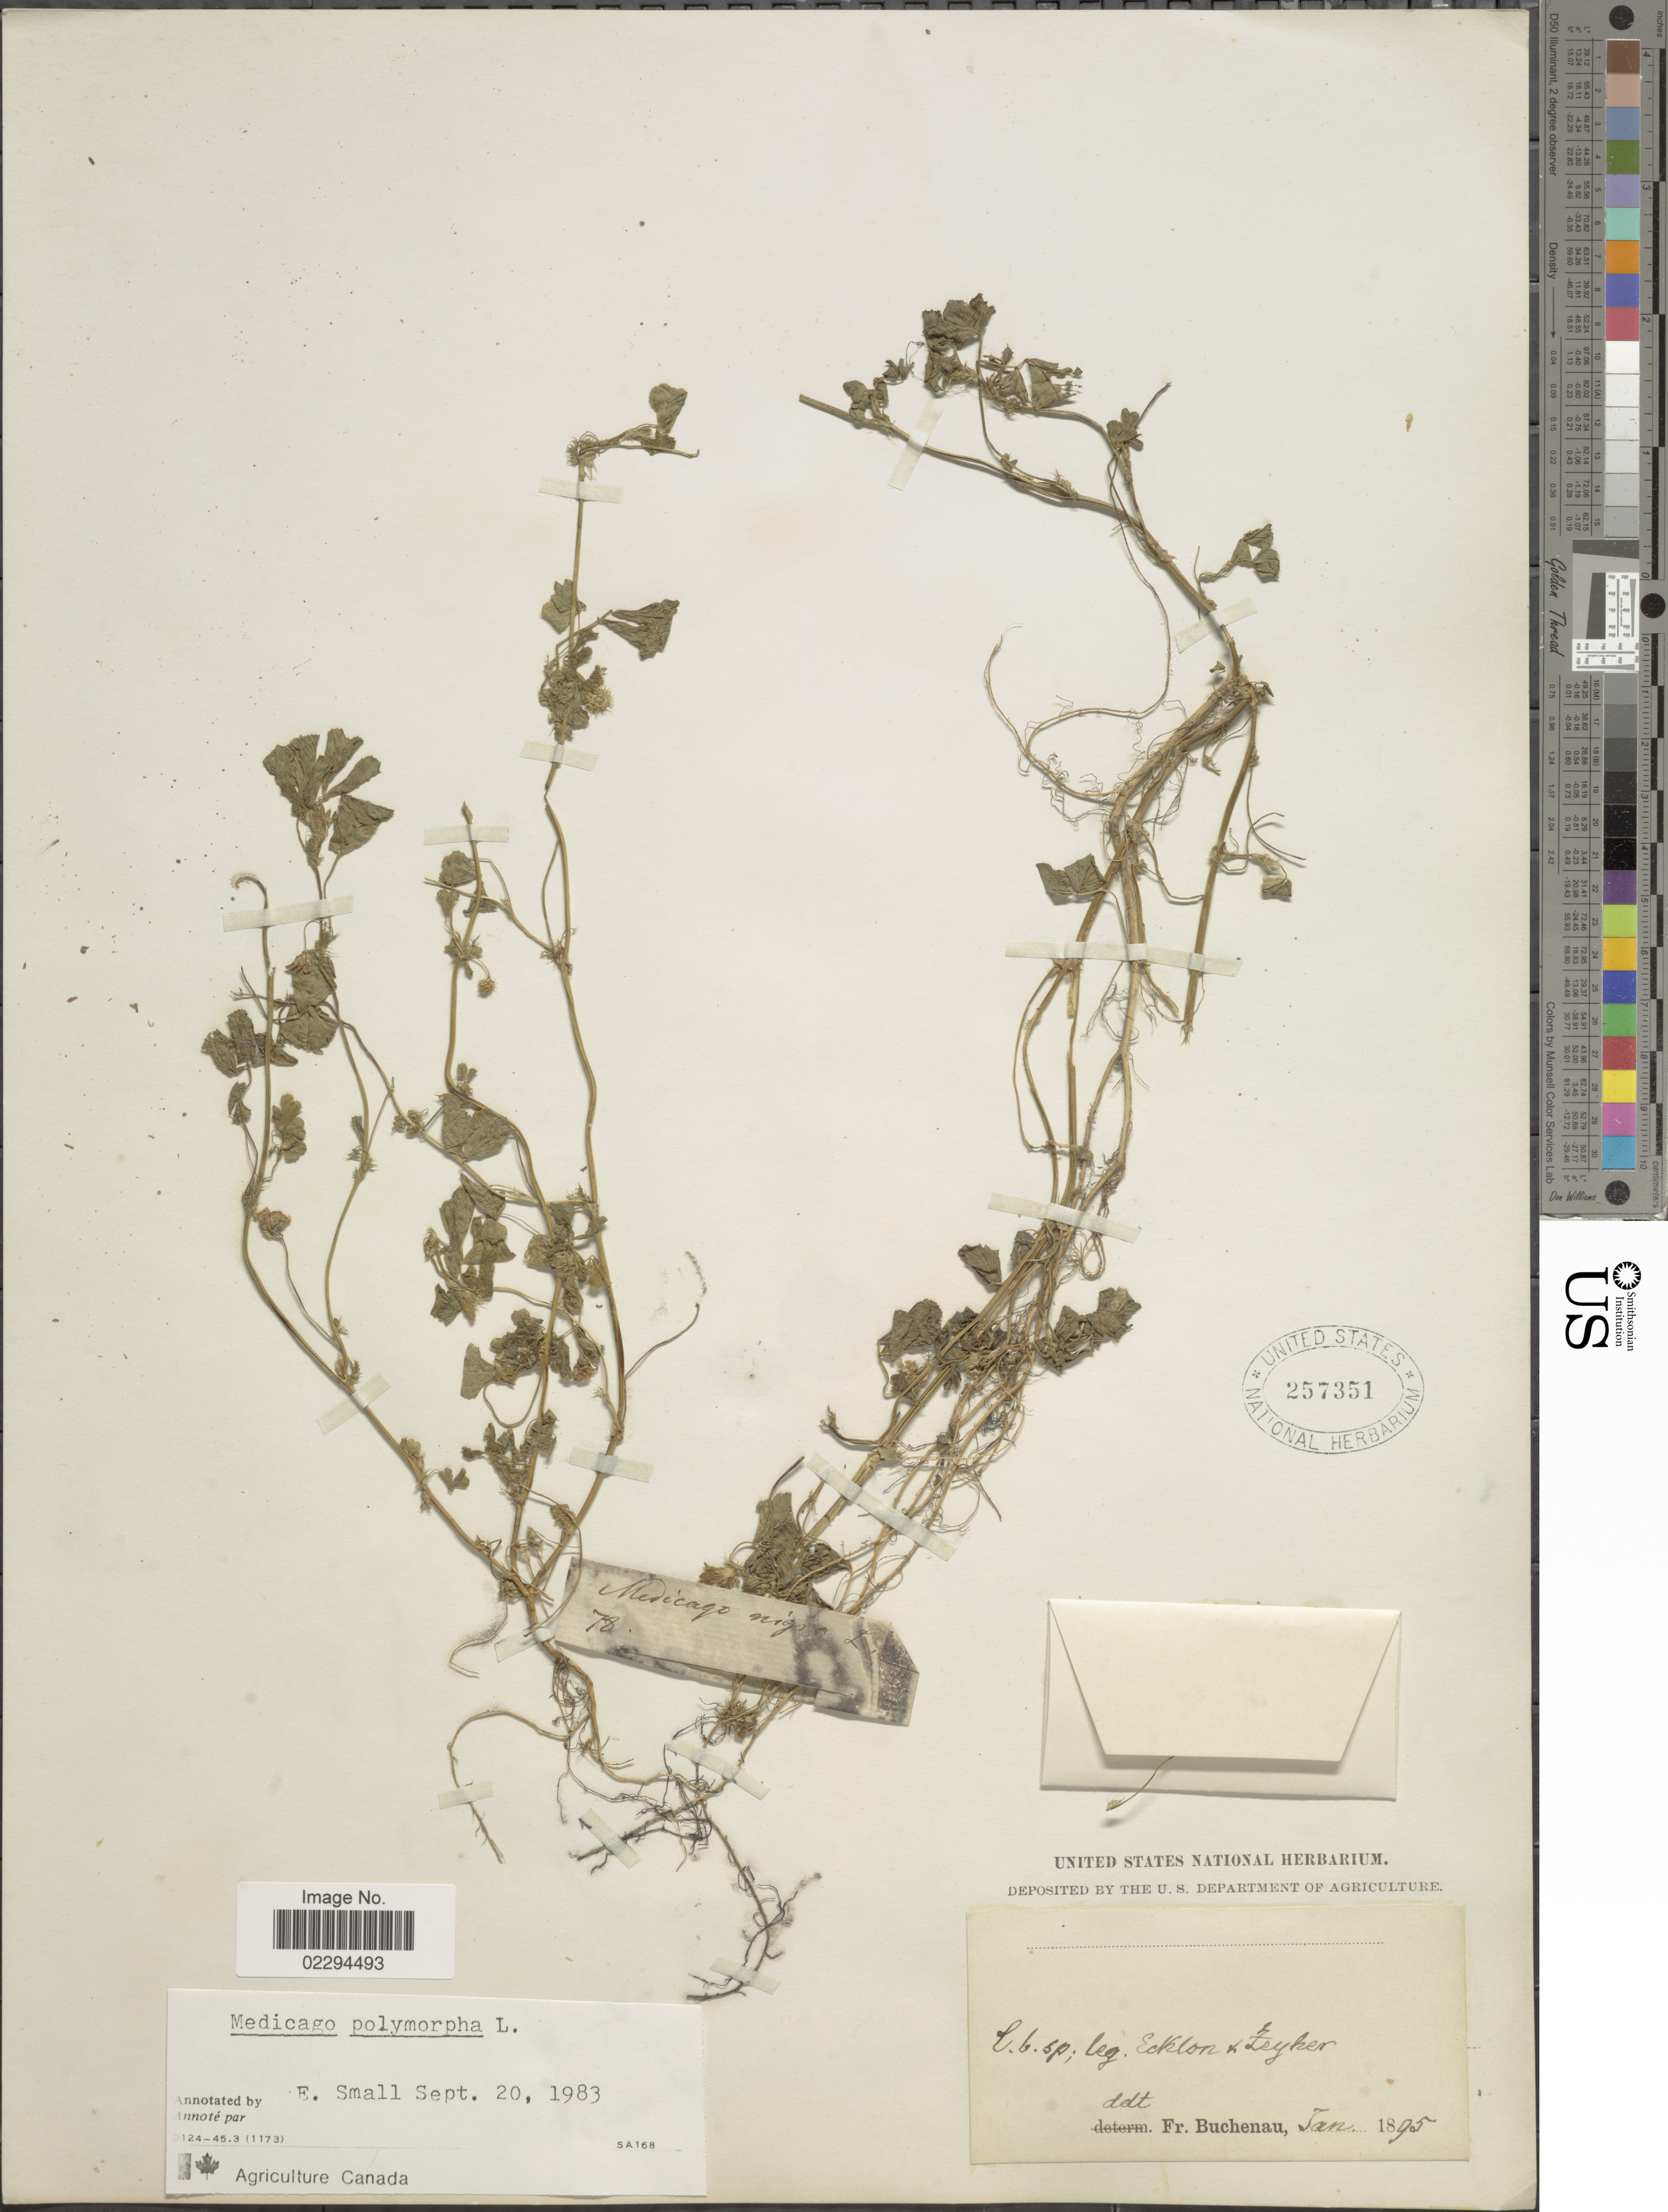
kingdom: Plantae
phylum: Tracheophyta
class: Magnoliopsida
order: Fabales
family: Fabaceae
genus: Medicago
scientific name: Medicago polymorpha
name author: L.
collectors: -. Ecklon & -. Zeyher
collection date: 1895-01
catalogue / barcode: US 257351